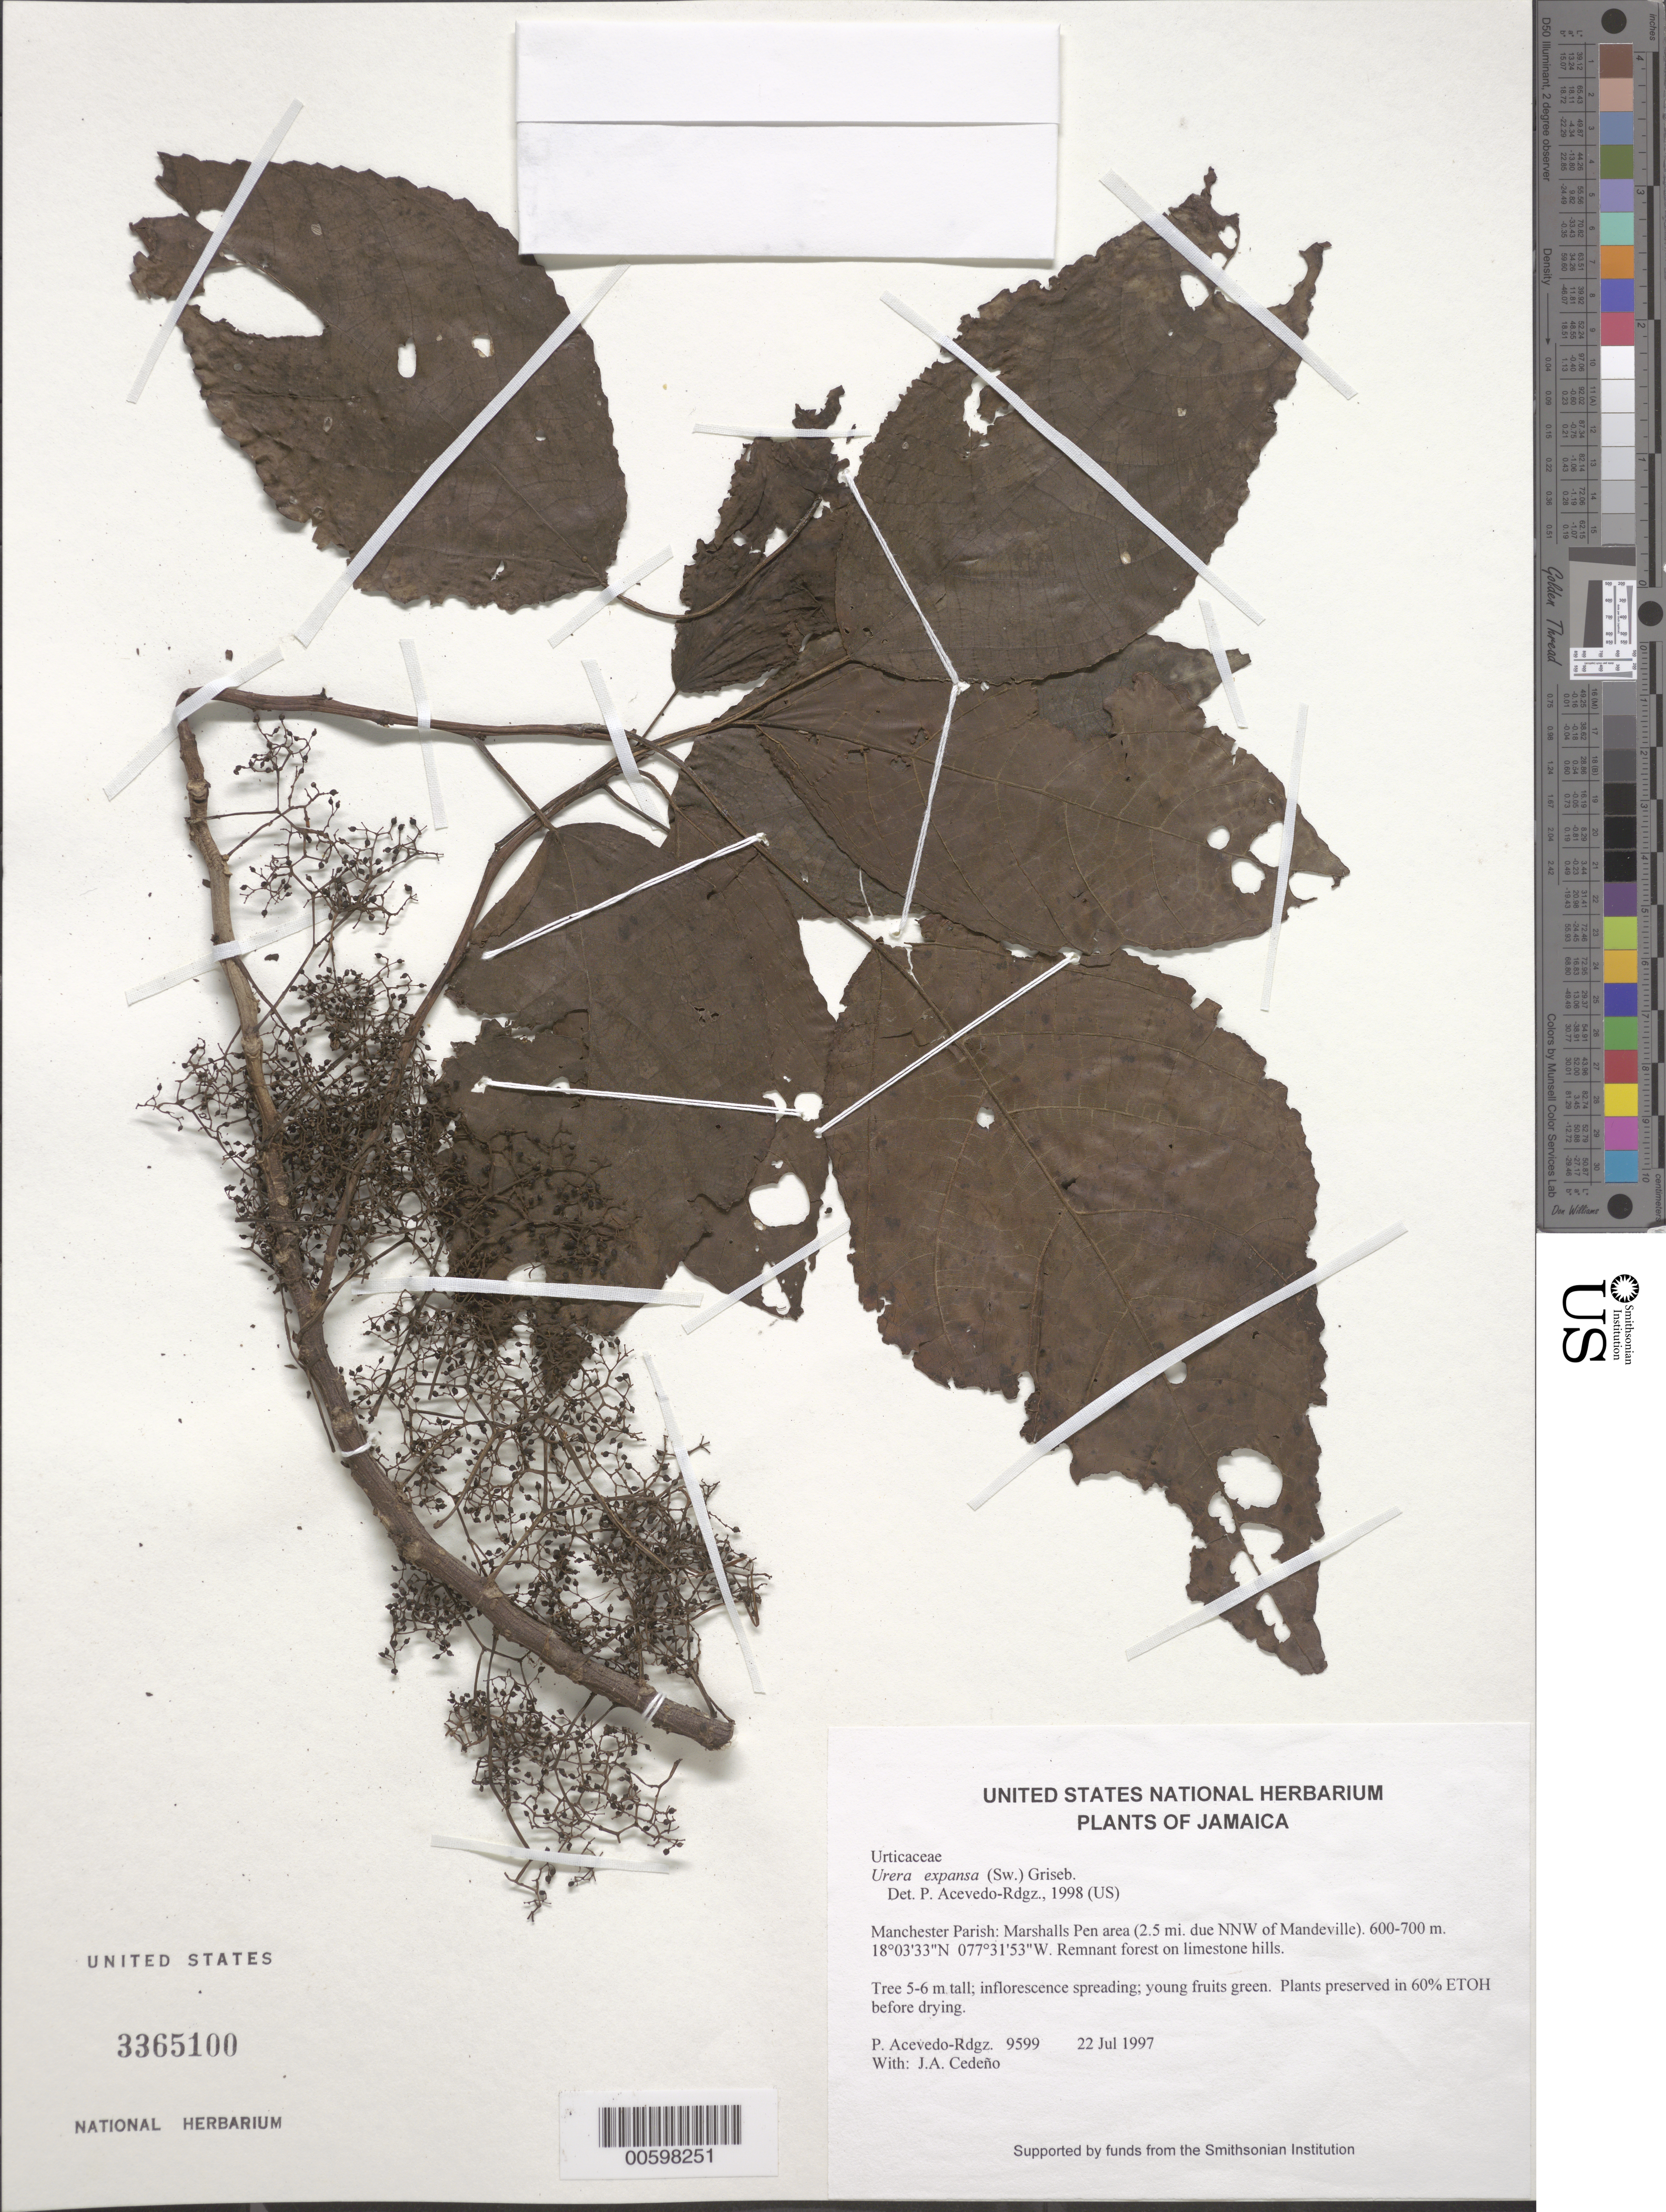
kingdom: Plantae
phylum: Tracheophyta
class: Magnoliopsida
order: Rosales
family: Urticaceae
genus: Urera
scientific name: Urera expansa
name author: (Sw.) Griseb.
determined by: Acevedo-Rodríguez, P., (BOT), Smithsonian Institution - National Museum of Natural History (UNITED STATES)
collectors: P. Acevedo-Rodr. & J. A. Cedeño M.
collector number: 9599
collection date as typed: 22 Jul 1997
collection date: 1997-07-22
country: Jamaica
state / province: Manchester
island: Jamaica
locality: Manchester Parish: Marshalls Pen area (2.5 mi. due NNW of Mandeville).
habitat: Remnant forest on limestone hills.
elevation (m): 600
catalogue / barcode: US 3365100